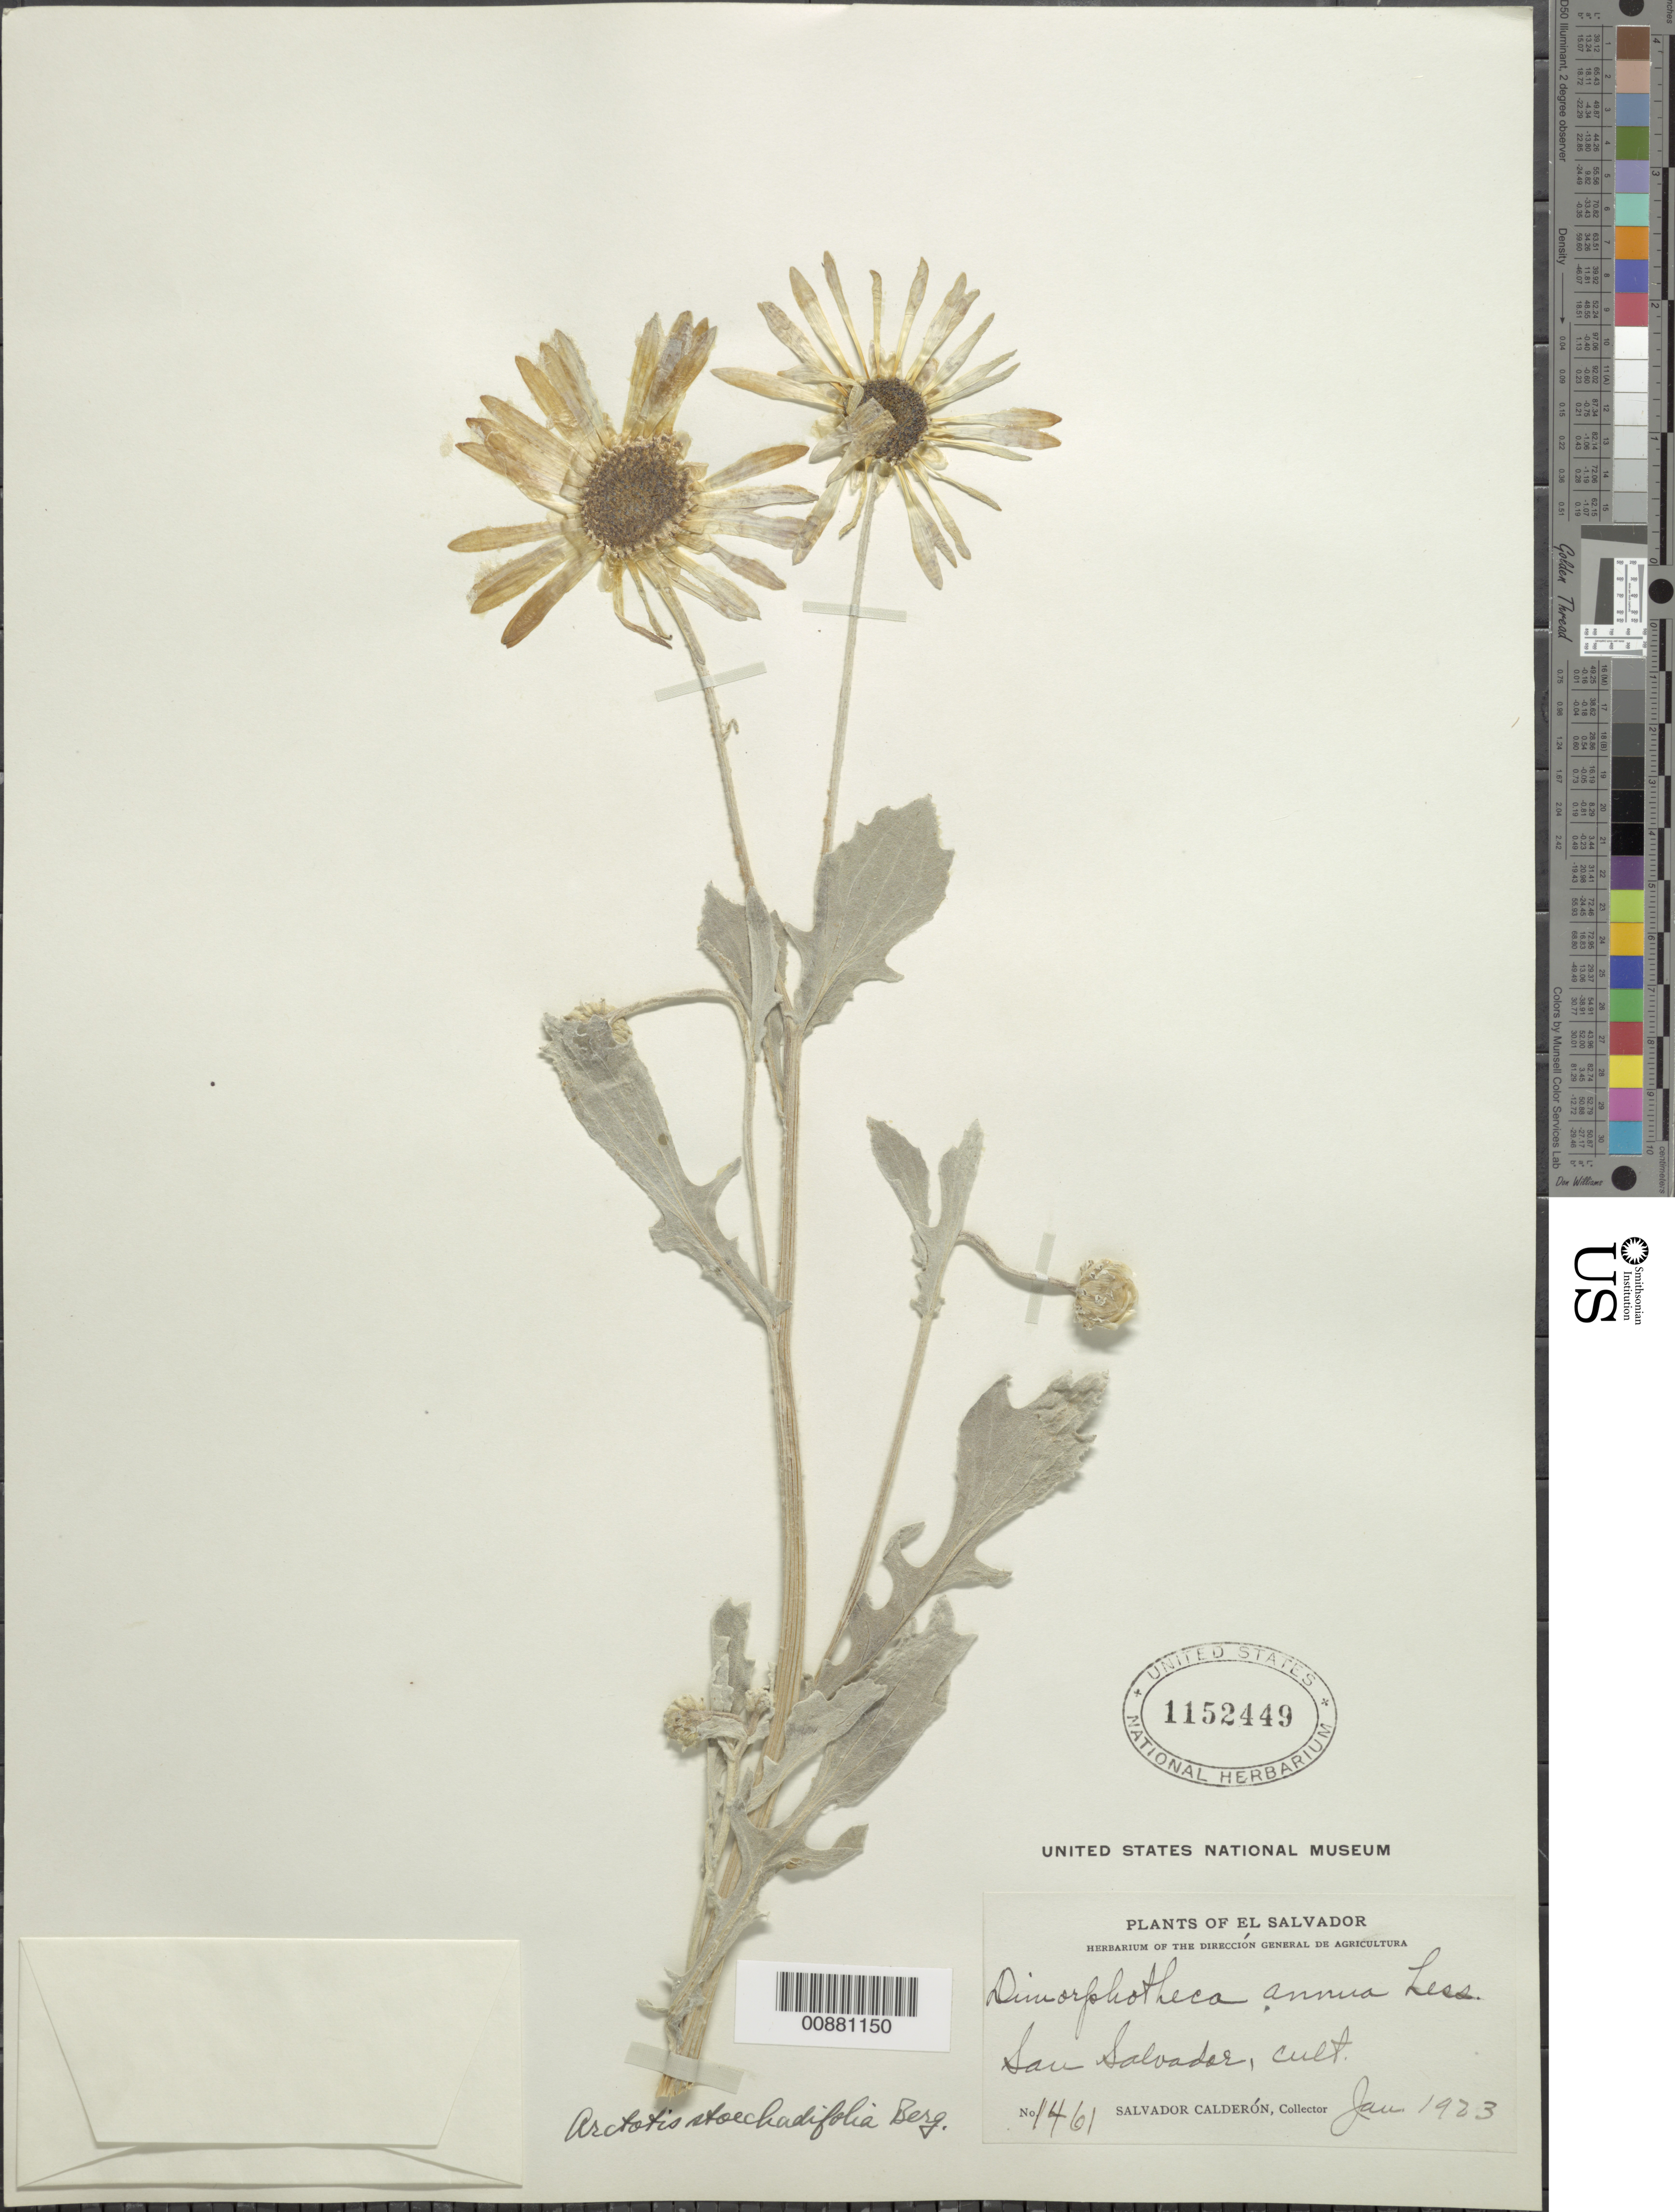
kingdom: Plantae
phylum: Tracheophyta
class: Magnoliopsida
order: Asterales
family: Asteraceae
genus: Arctotis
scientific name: Arctotis stoechadifolia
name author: P.J. Bergius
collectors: S. Calderón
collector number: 1461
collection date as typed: January 1923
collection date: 1923-01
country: El Salvador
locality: San Salvador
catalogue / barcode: US 1152449